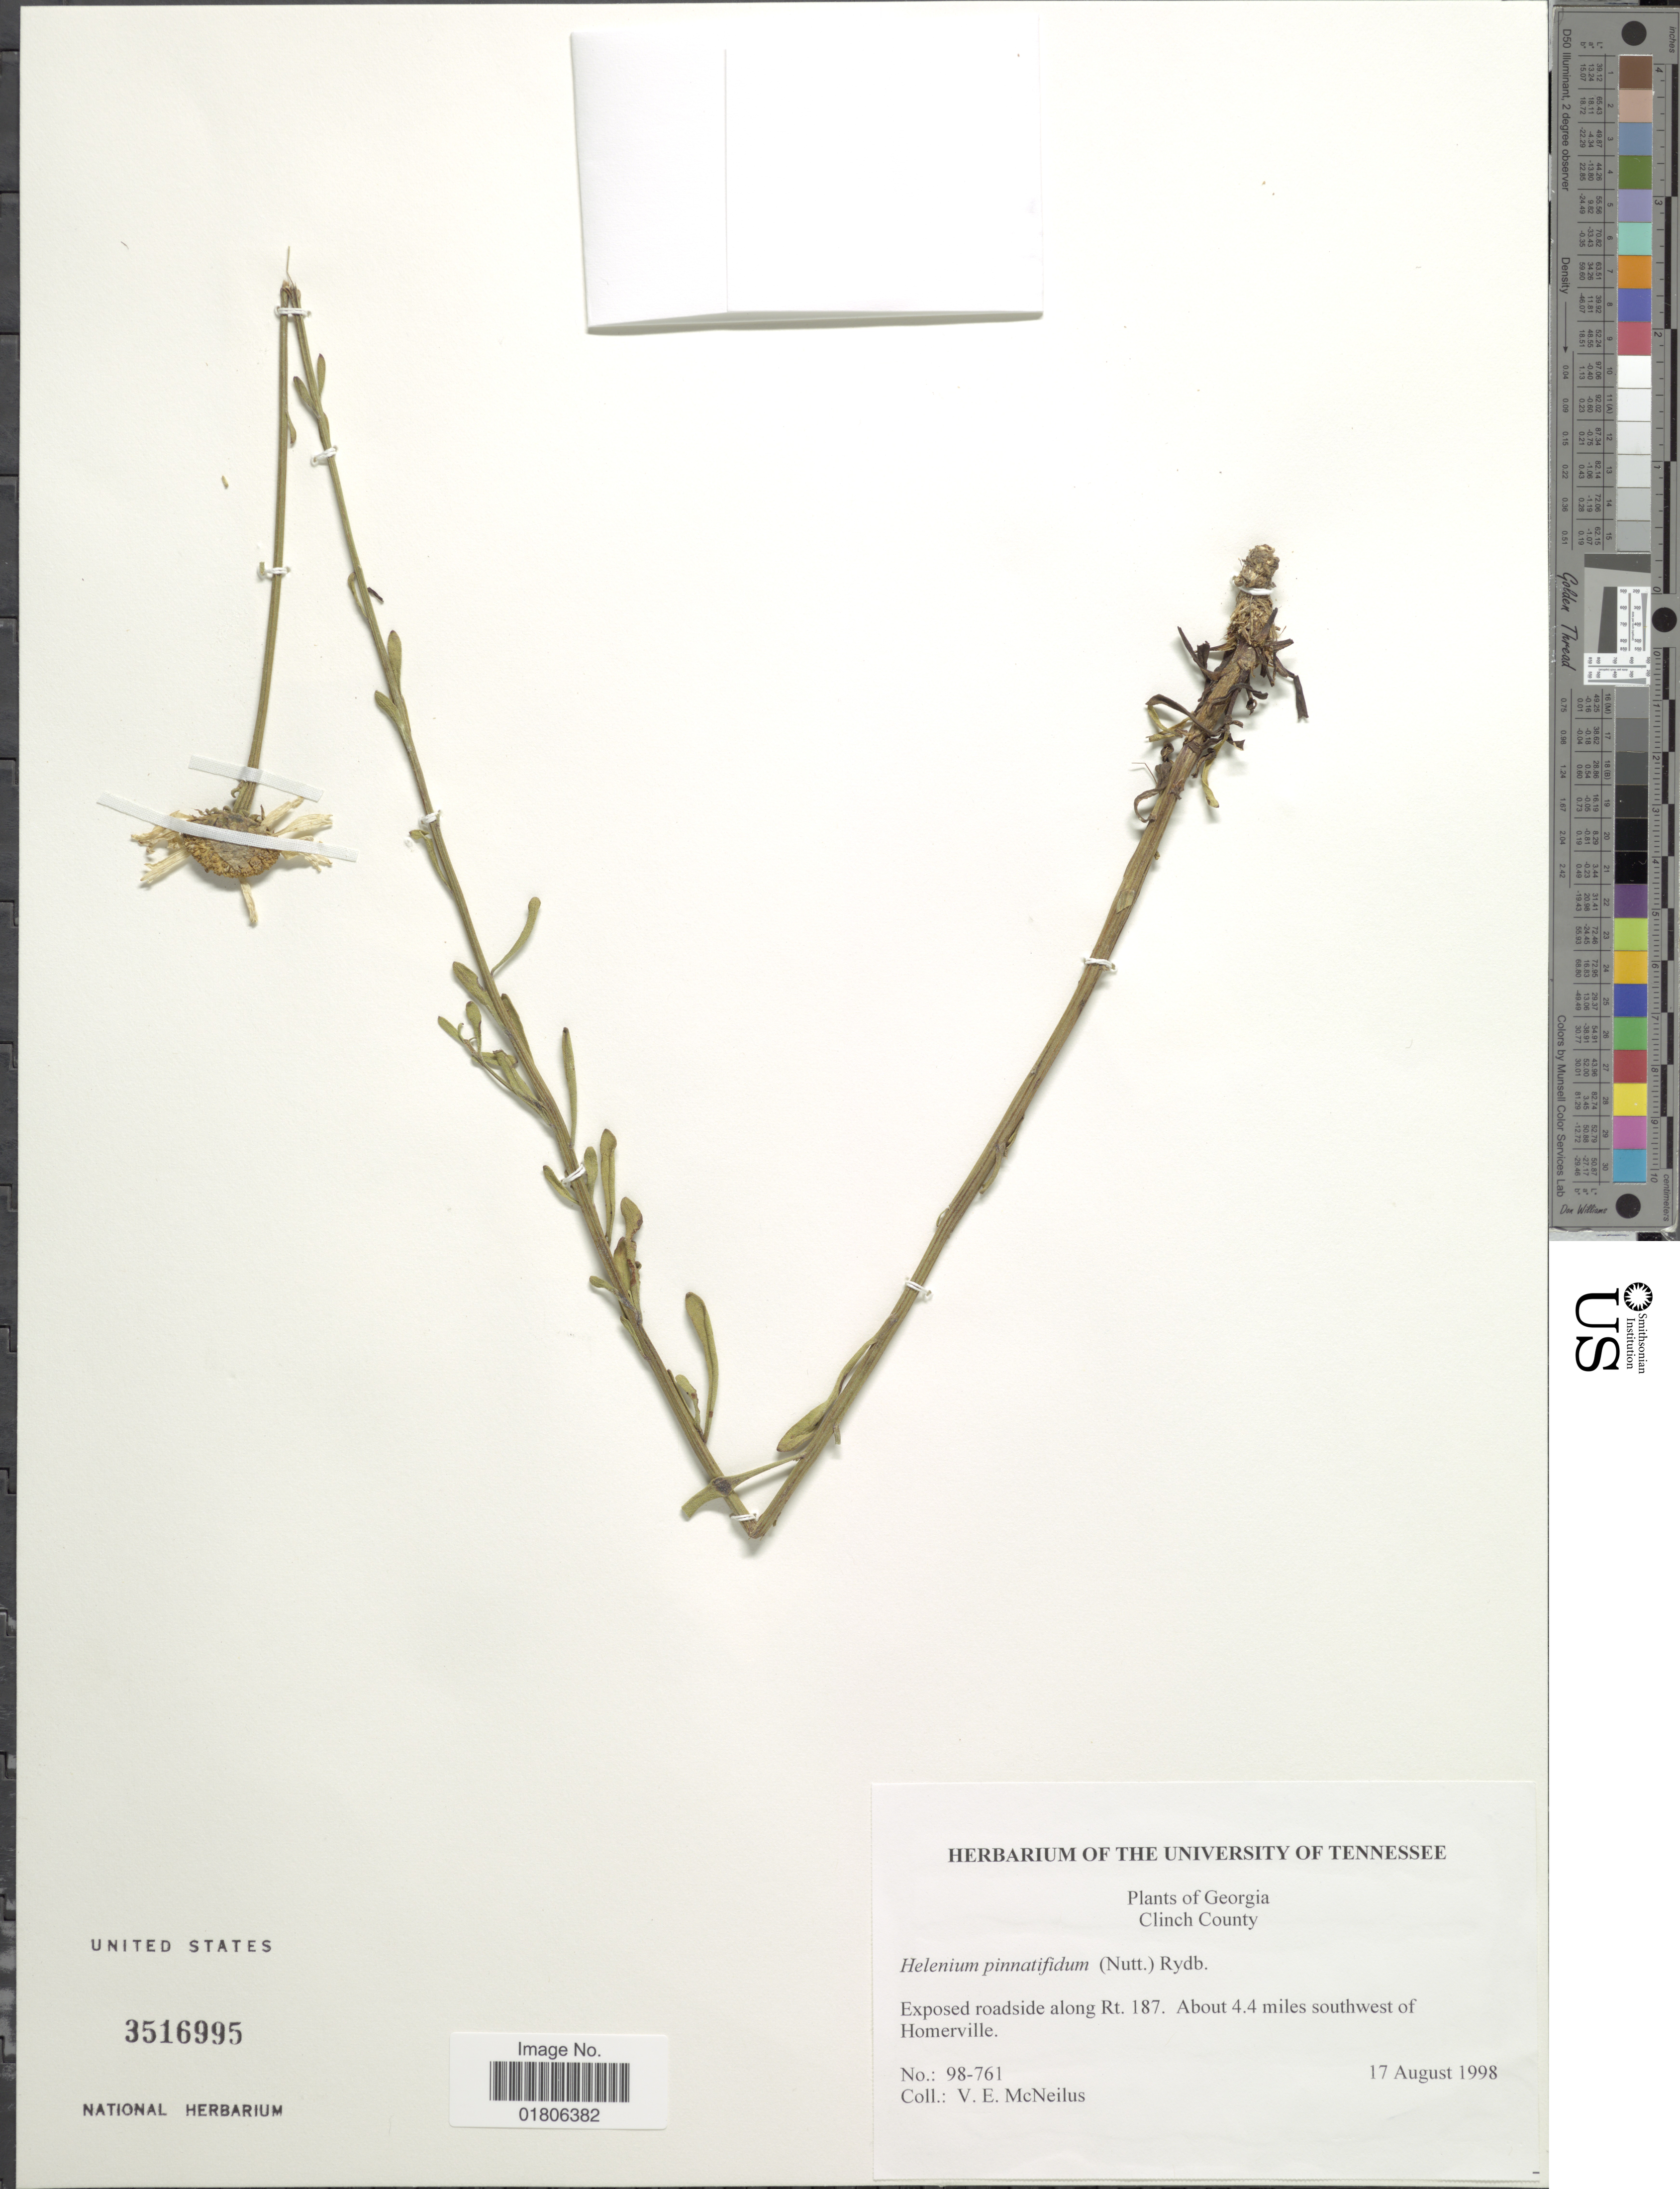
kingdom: Plantae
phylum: Tracheophyta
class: Magnoliopsida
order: Asterales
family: Asteraceae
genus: Helenium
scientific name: Helenium pinnatifidum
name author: (Schwein. ex Nutt.) Rydb.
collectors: V. Mcneilus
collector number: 98-761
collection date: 1998-08-17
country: United States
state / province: Georgia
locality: Clinch County. Expoesed roadside along Rt 187. About 4.4 miles southwest of Homerville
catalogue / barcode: US 3516995